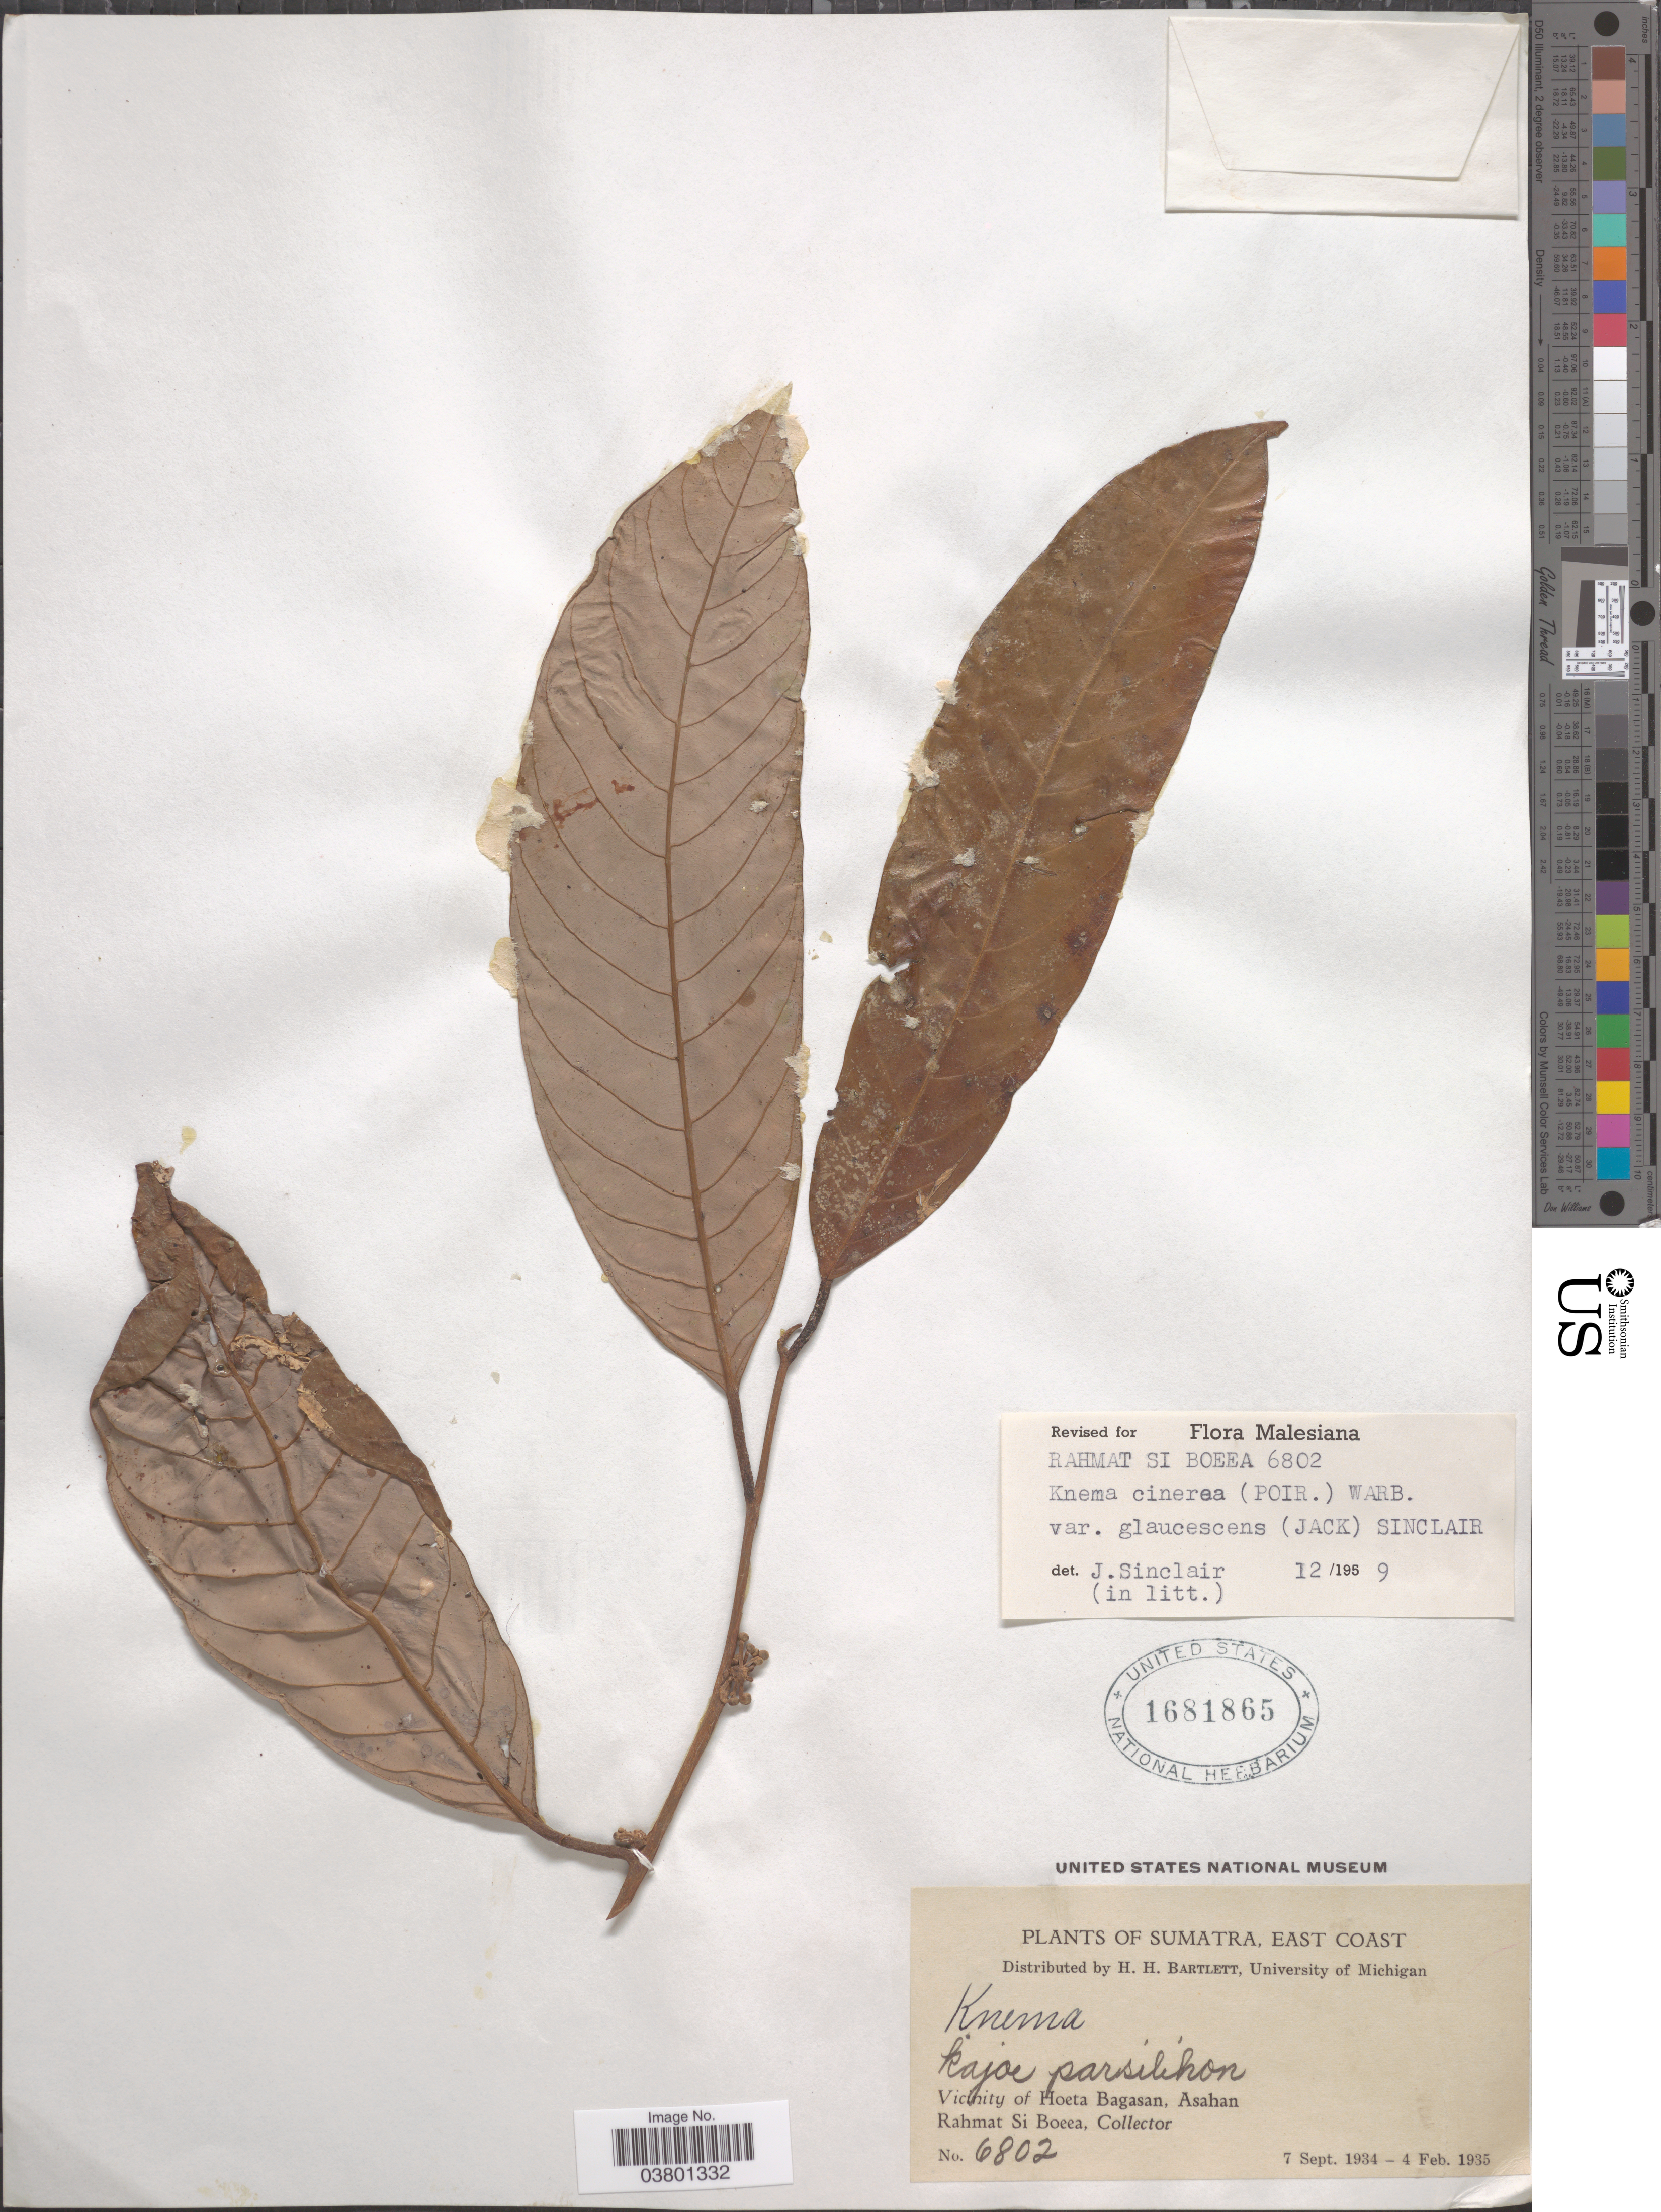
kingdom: Plantae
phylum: Tracheophyta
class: Magnoliopsida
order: Magnoliales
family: Myristicaceae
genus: Knema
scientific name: Knema glaucescens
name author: Jack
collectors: Rahmat Si Boeea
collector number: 6802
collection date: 1934-09-07/1935-02-04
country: Indonesia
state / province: Sumatra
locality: East Coast. Vicinity of Hoeta Bagasan, Asahan.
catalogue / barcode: US 1681865